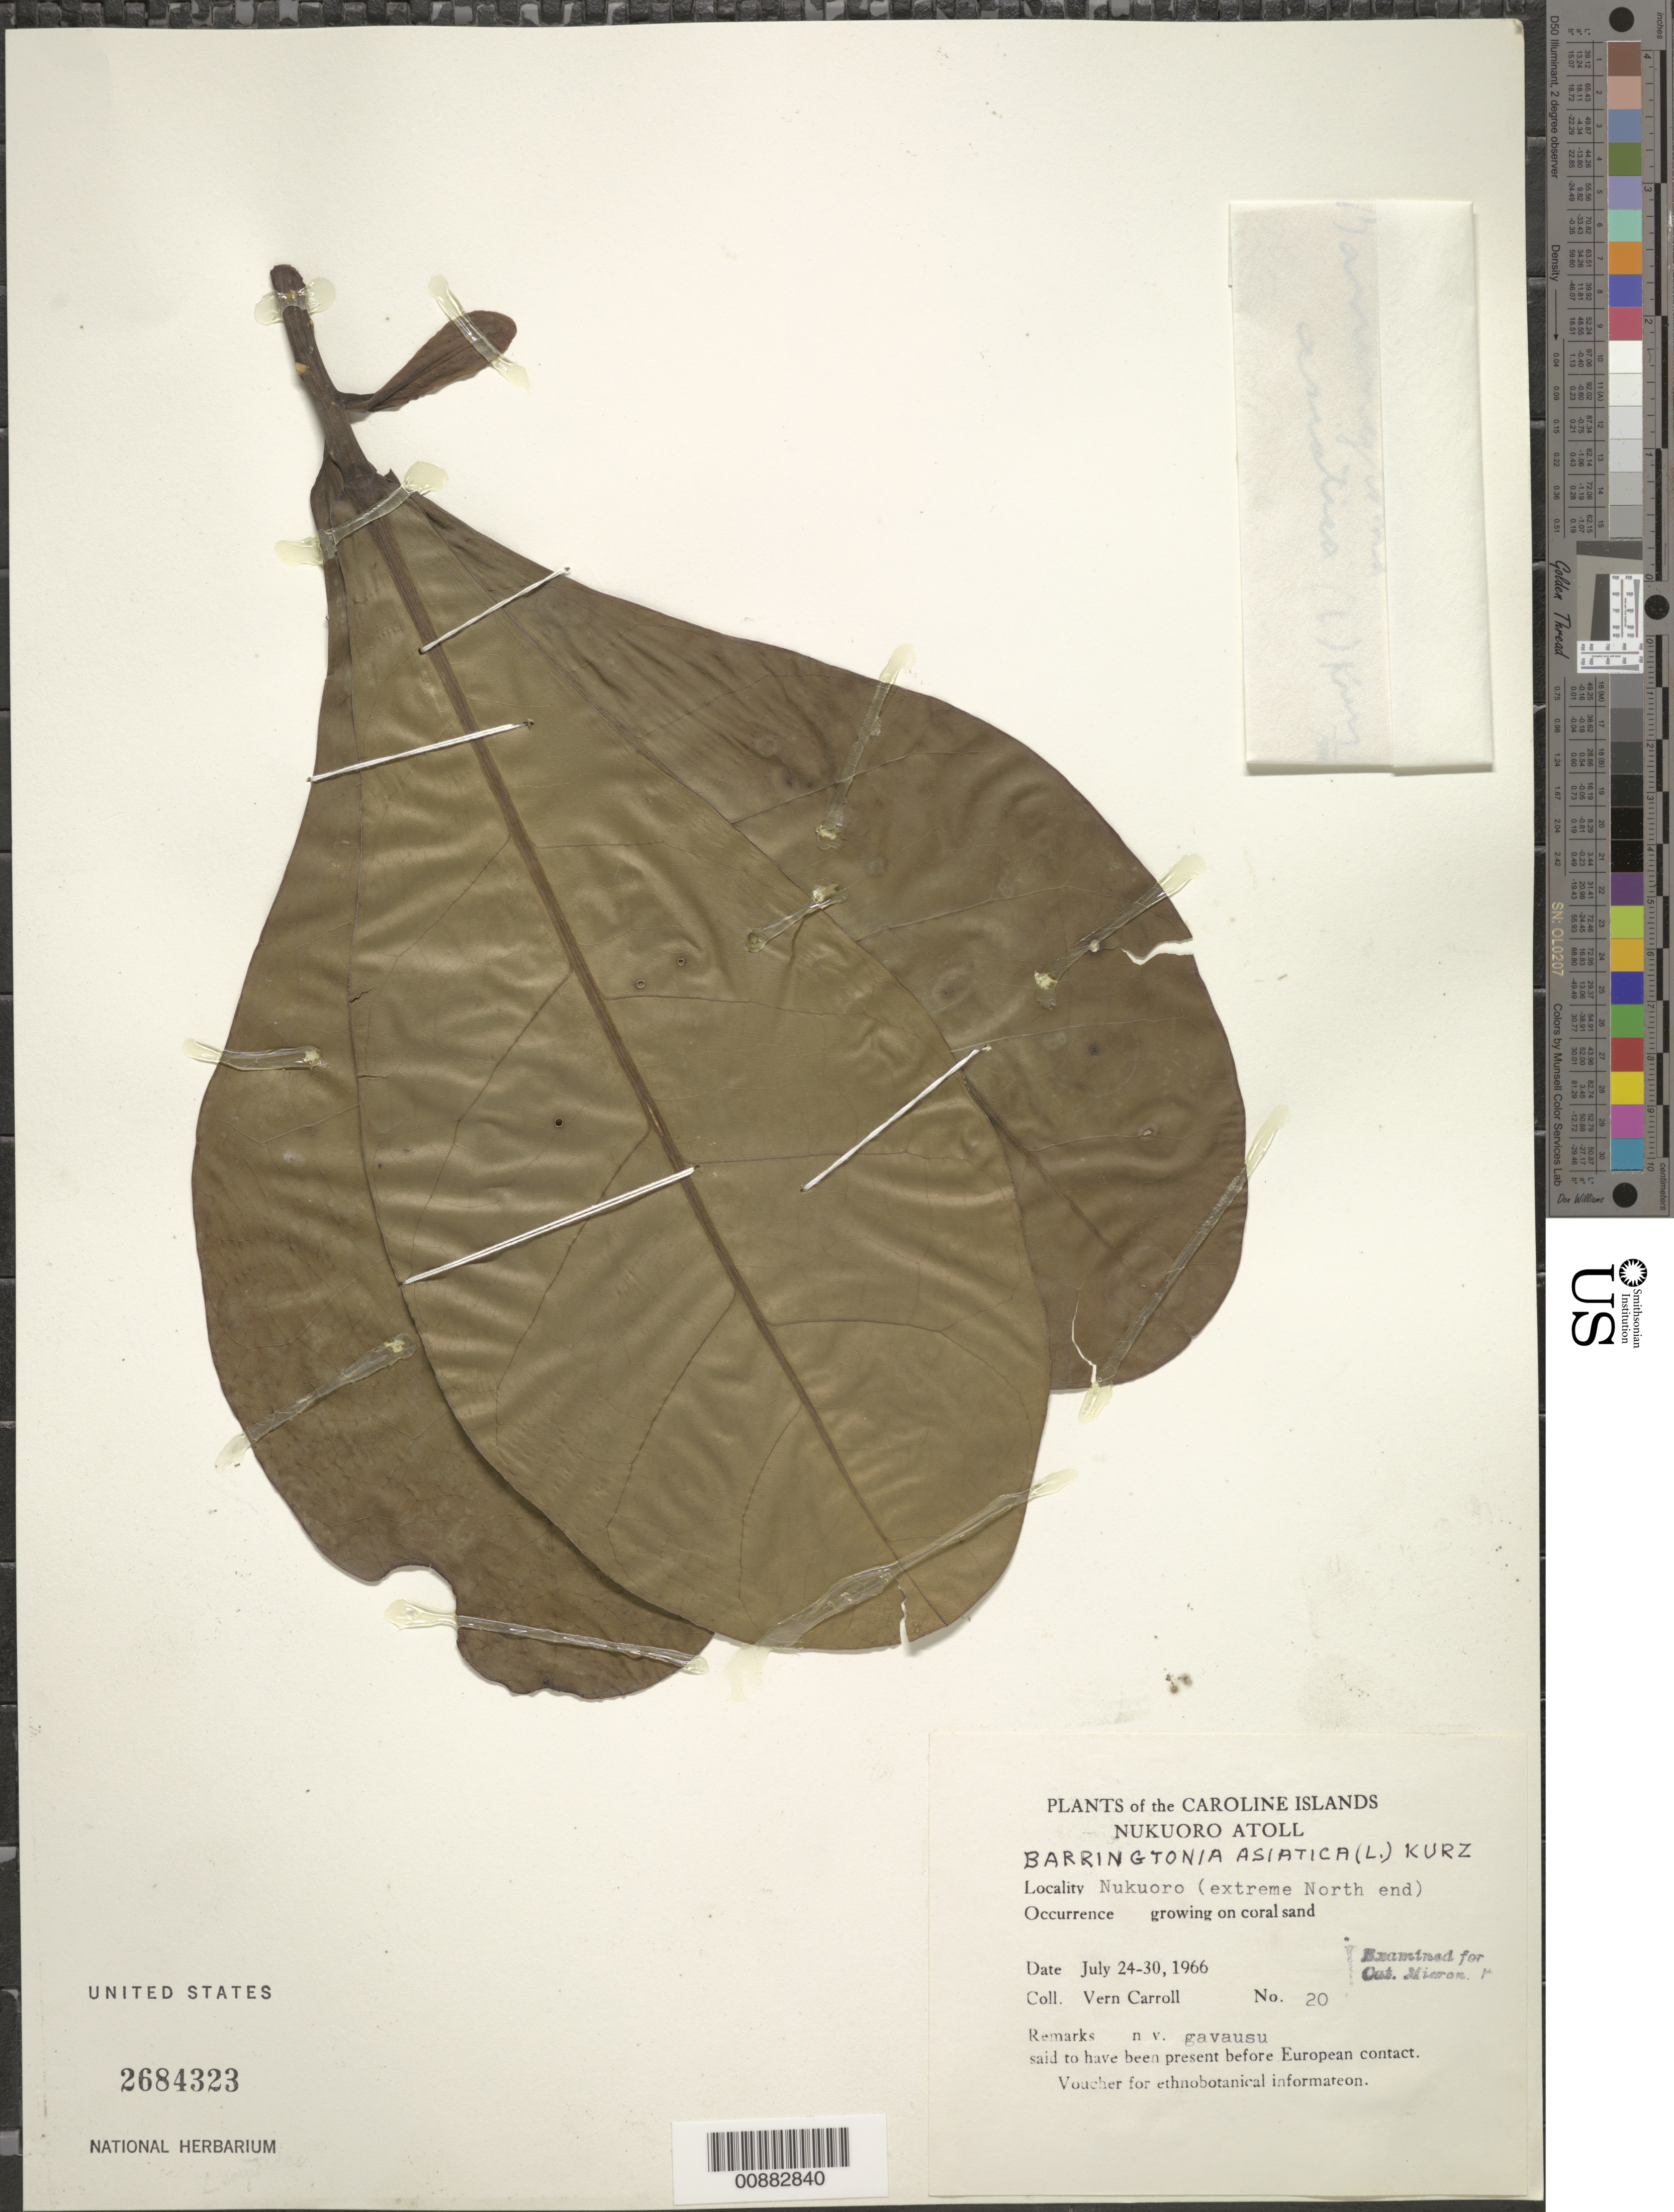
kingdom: Plantae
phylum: Tracheophyta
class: Magnoliopsida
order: Ericales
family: Lecythidaceae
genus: Barringtonia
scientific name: Barringtonia asiatica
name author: (L.) Kurz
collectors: V. Carroll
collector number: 20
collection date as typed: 24 Jul 1966 to 30 Jul 1966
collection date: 1966-07-24/1966-07-30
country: Micronesia, Federated States of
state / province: Pohnpei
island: Nukuoro Atoll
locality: Extreme N end.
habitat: Growing on coral sand.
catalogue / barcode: US 2684323